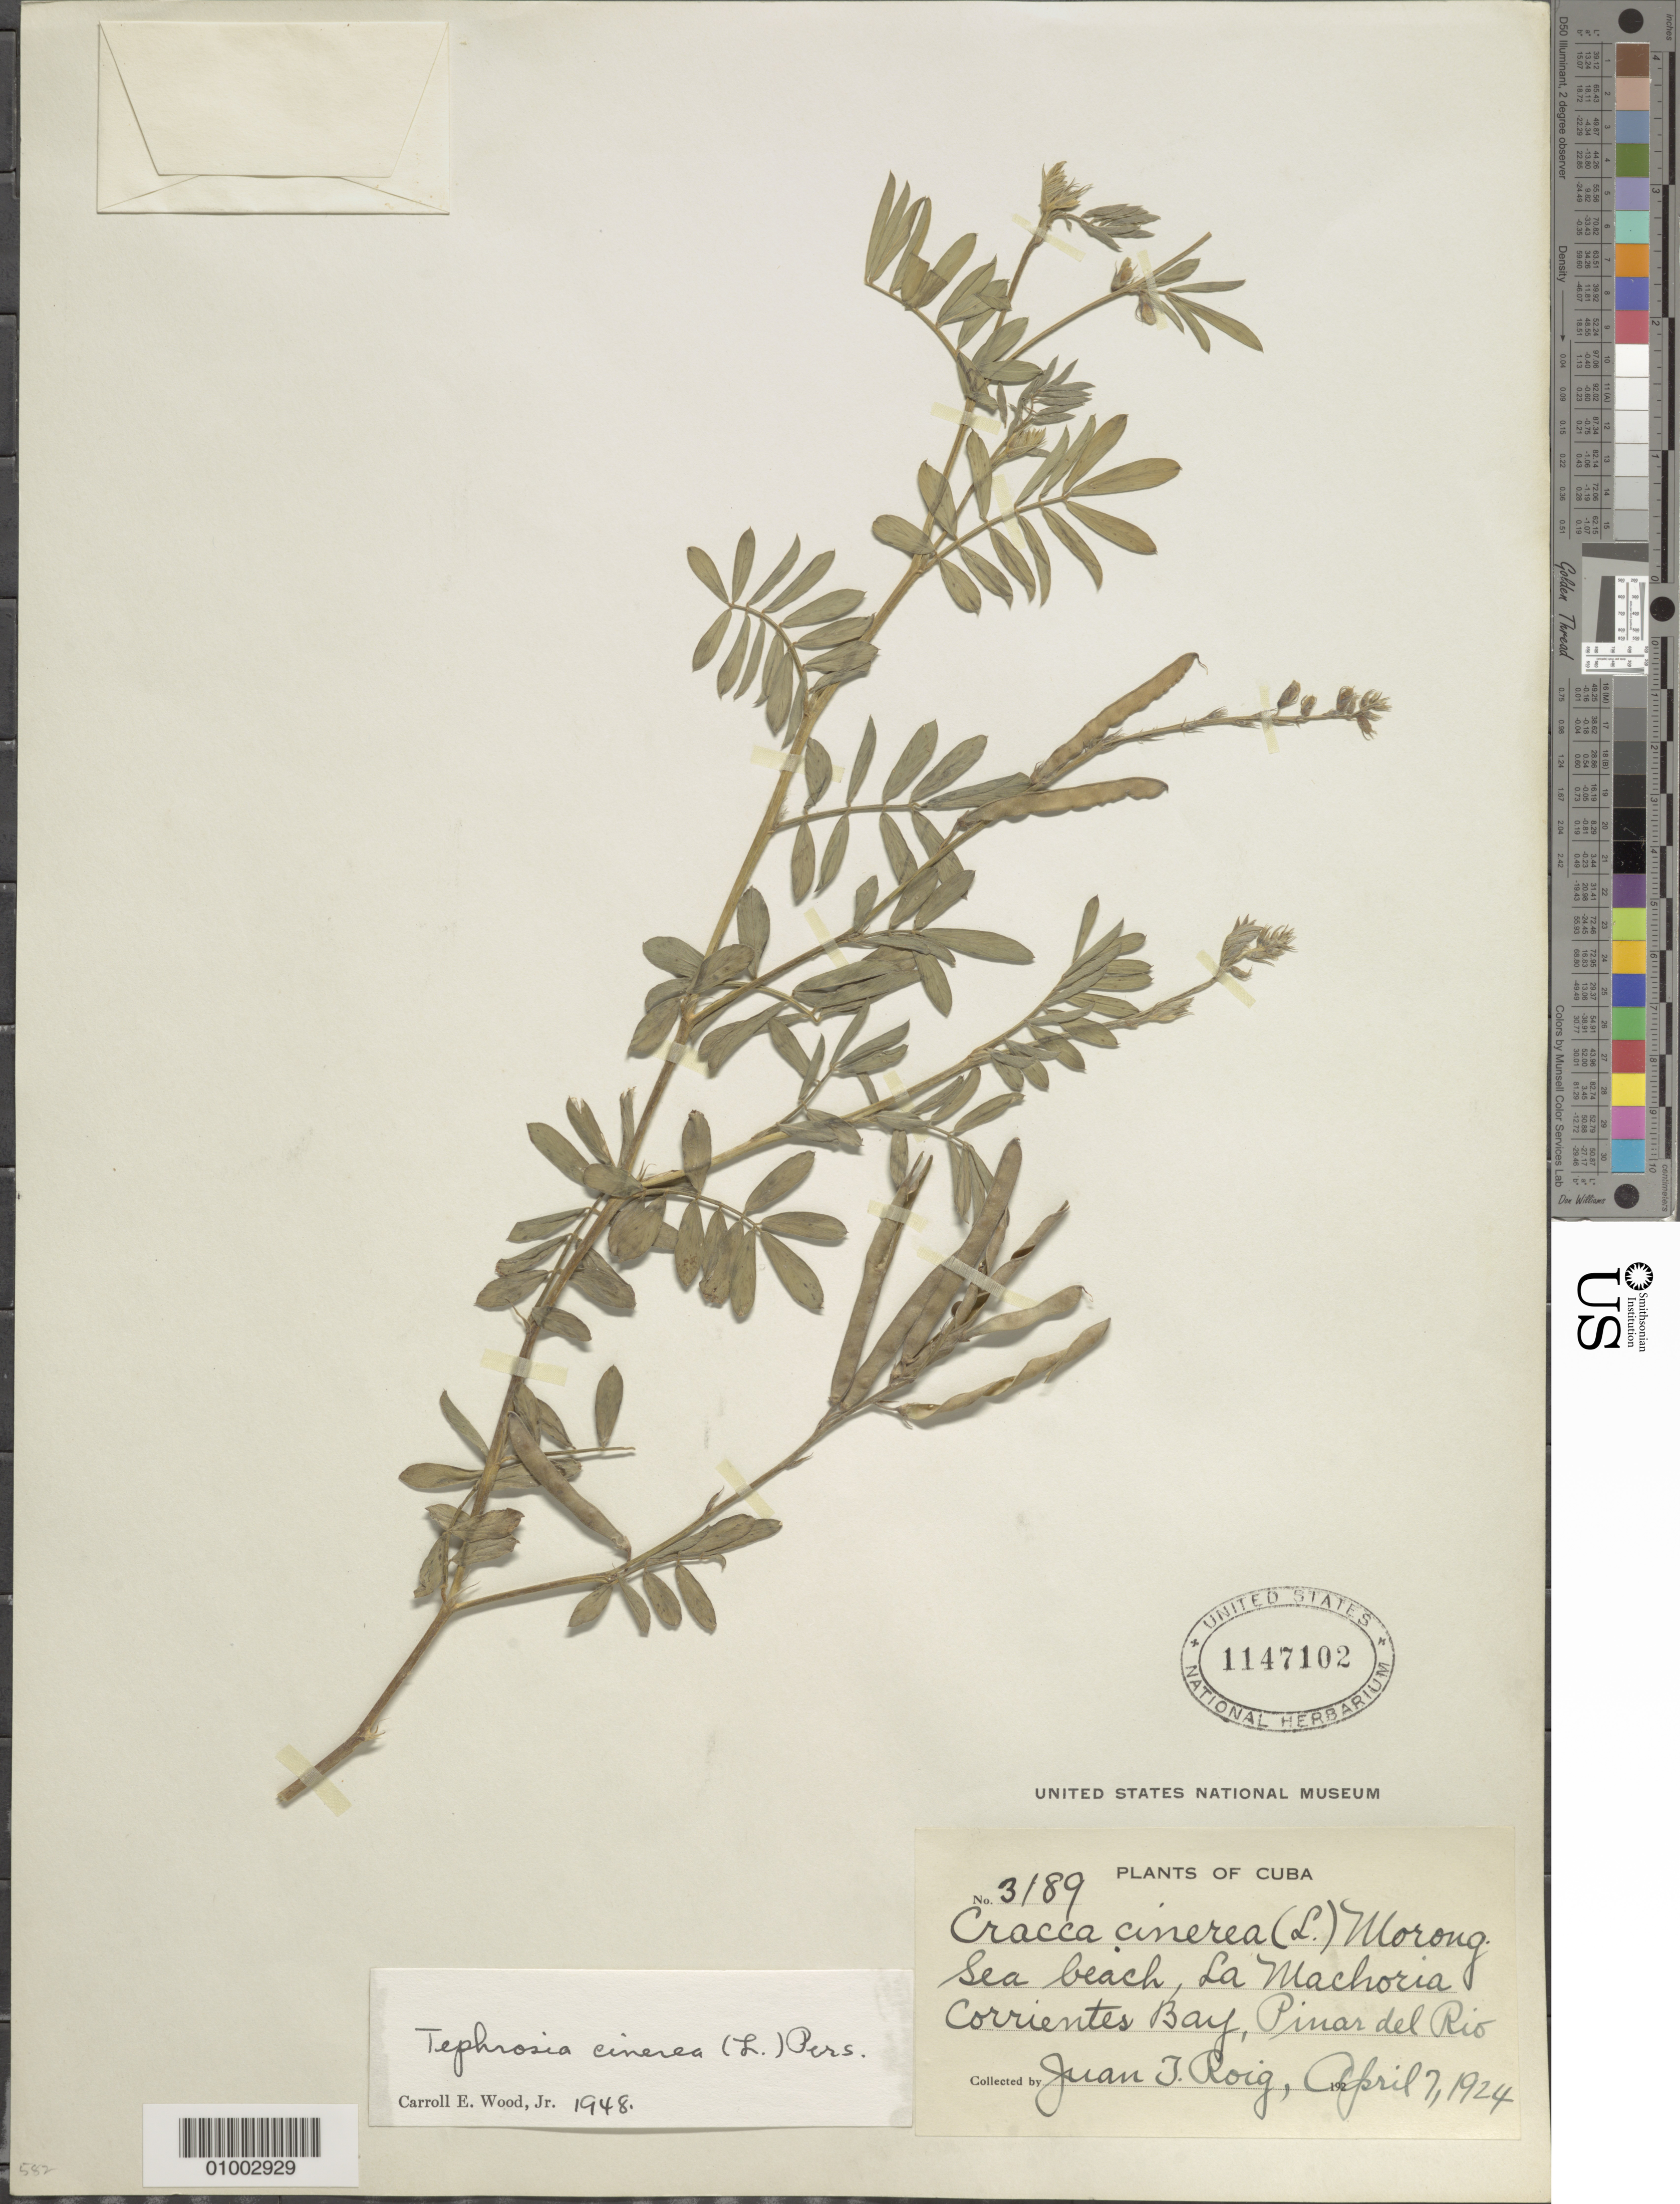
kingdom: Plantae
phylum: Tracheophyta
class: Magnoliopsida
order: Fabales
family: Fabaceae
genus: Tephrosia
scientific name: Tephrosia cinerea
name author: (L.) Pers.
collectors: J. Roig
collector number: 3189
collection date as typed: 07 Apr 1924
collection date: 1924-04-07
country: Cuba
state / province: Pinar del Rio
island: Cuba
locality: Sea beach, La Machoria, Corrientes Bay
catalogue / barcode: US 1147102